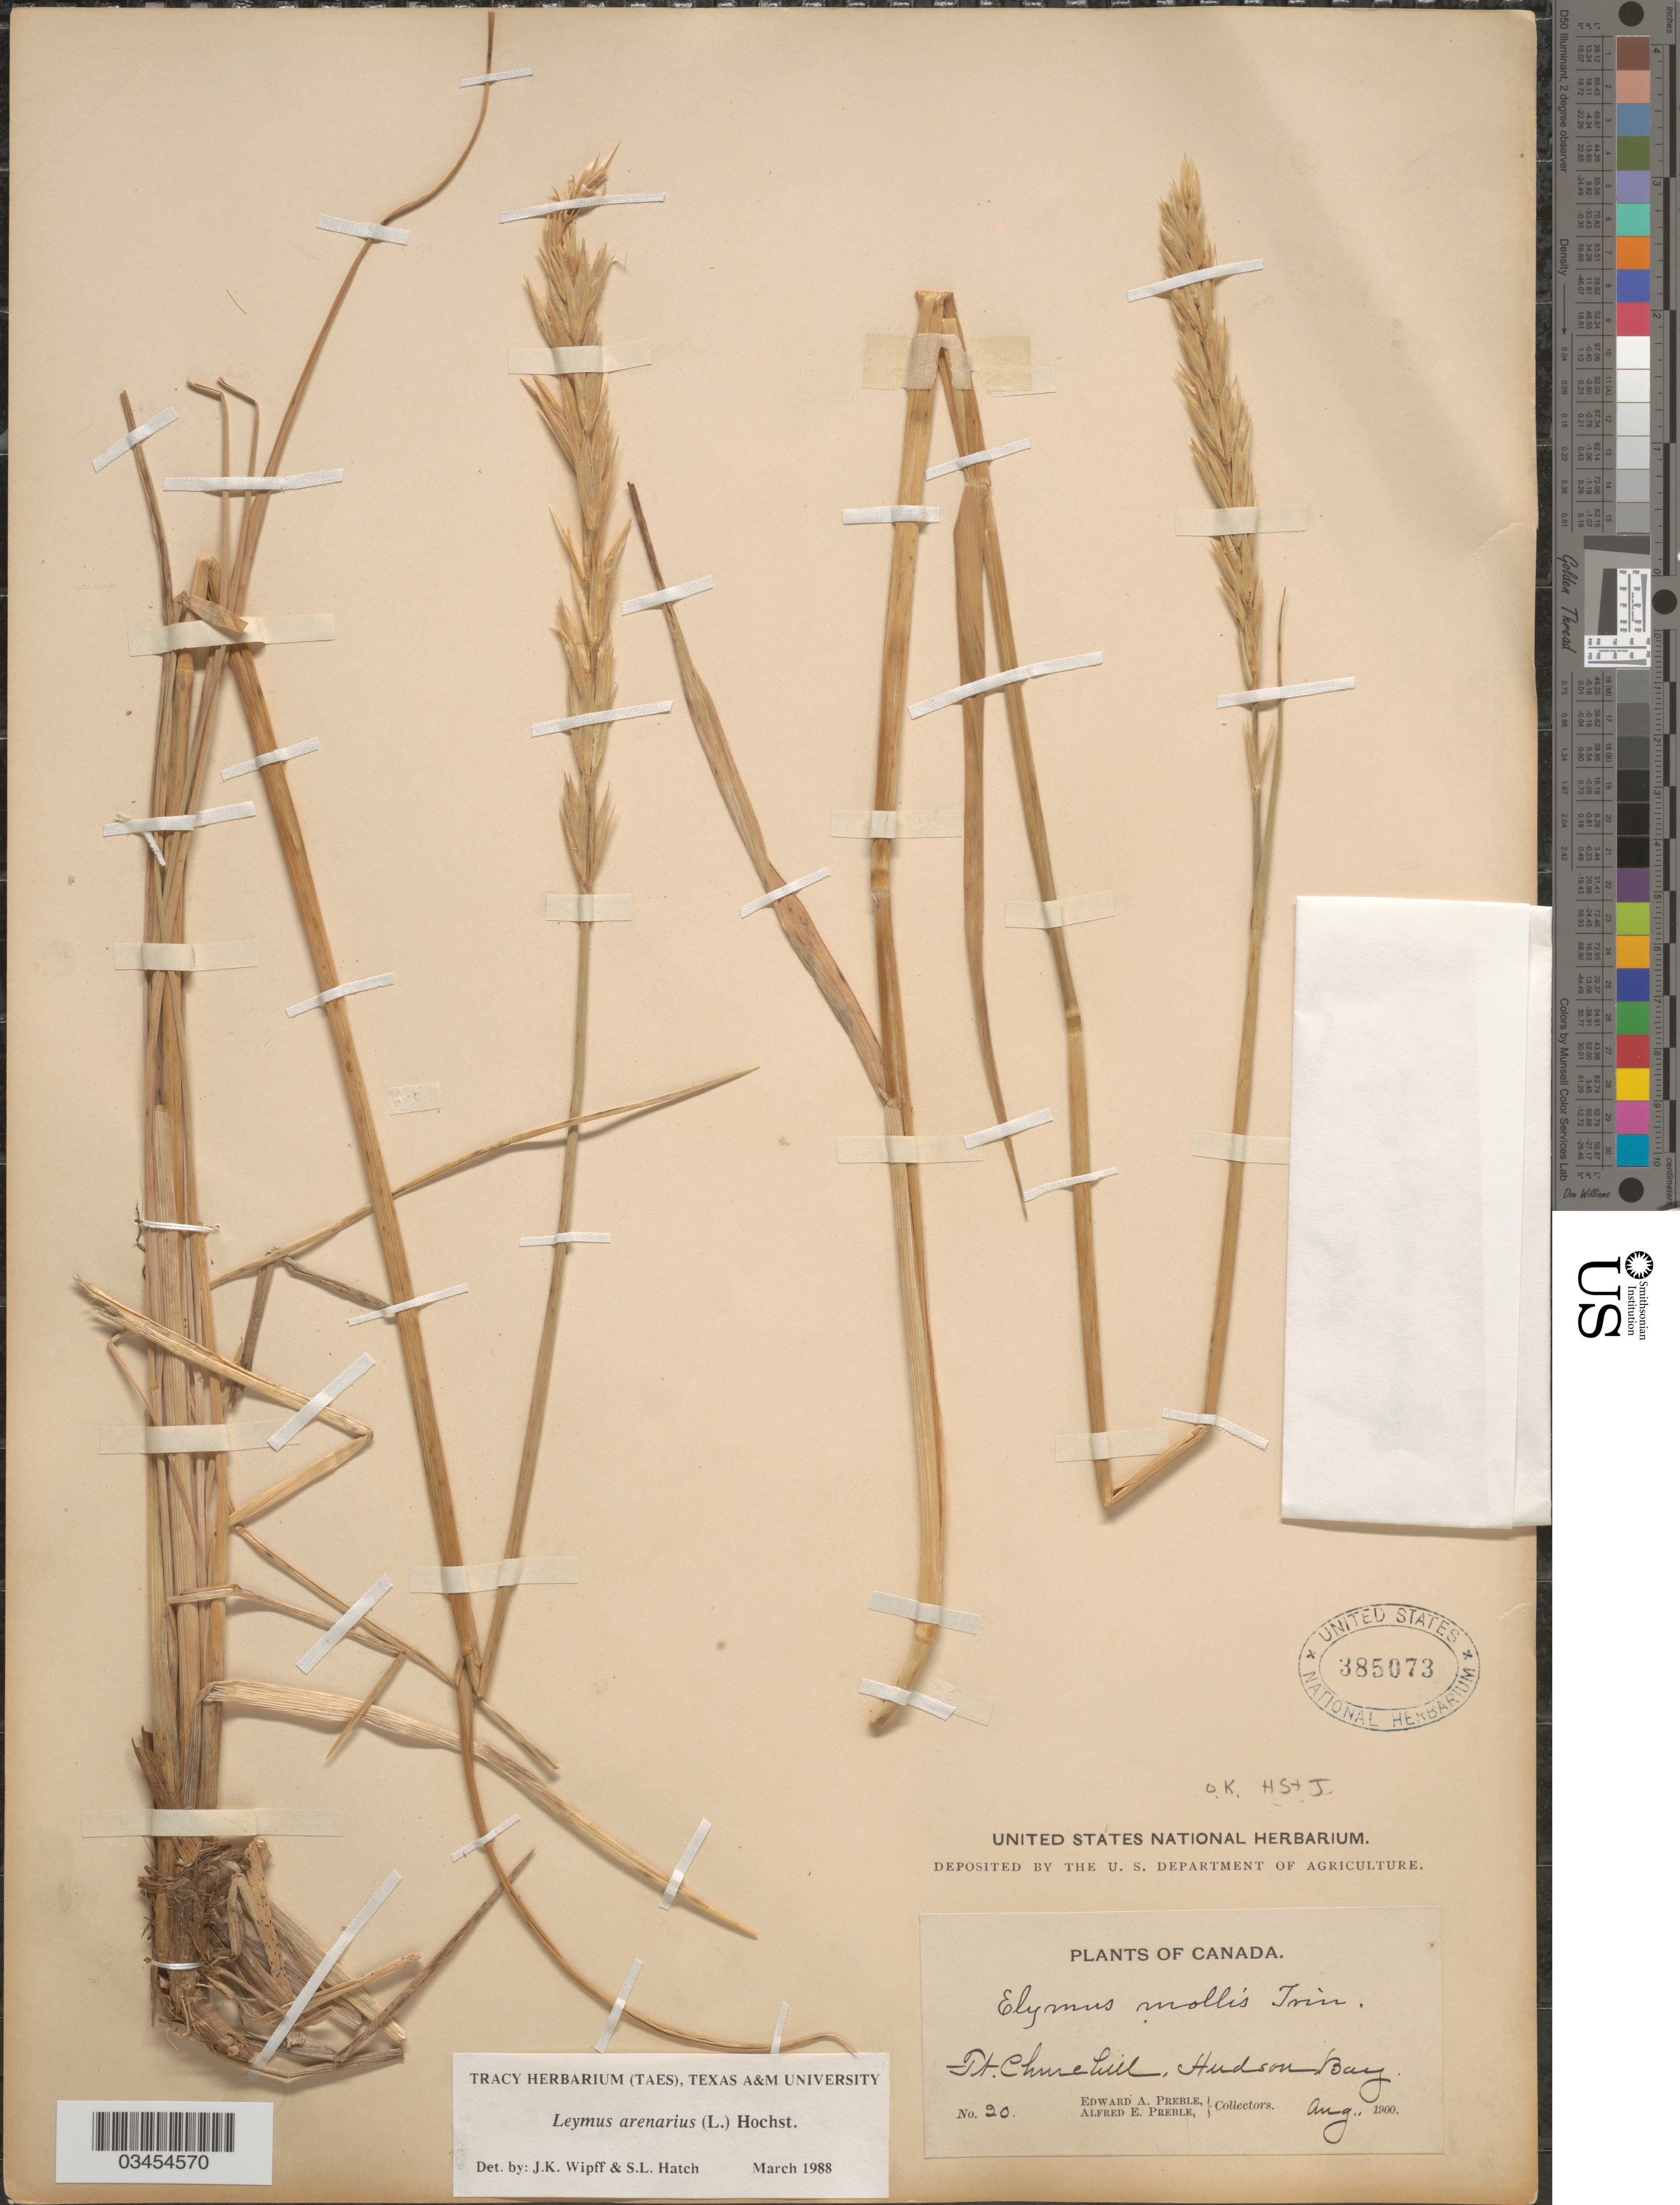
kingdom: Plantae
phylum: Tracheophyta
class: Liliopsida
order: Poales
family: Poaceae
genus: Leymus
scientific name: Leymus mollis subsp. mollis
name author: (Trin.) Pilg.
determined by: Soreng, Robert J., Research Associate (BOT), Smithsonian Institution - National Museum of Natural History (UNITED STATES)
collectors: E. Preble & A. Preble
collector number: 20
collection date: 1900-08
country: Canada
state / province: Manitoba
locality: Ft. Churchill, Hudson Bay.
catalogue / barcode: US 385073